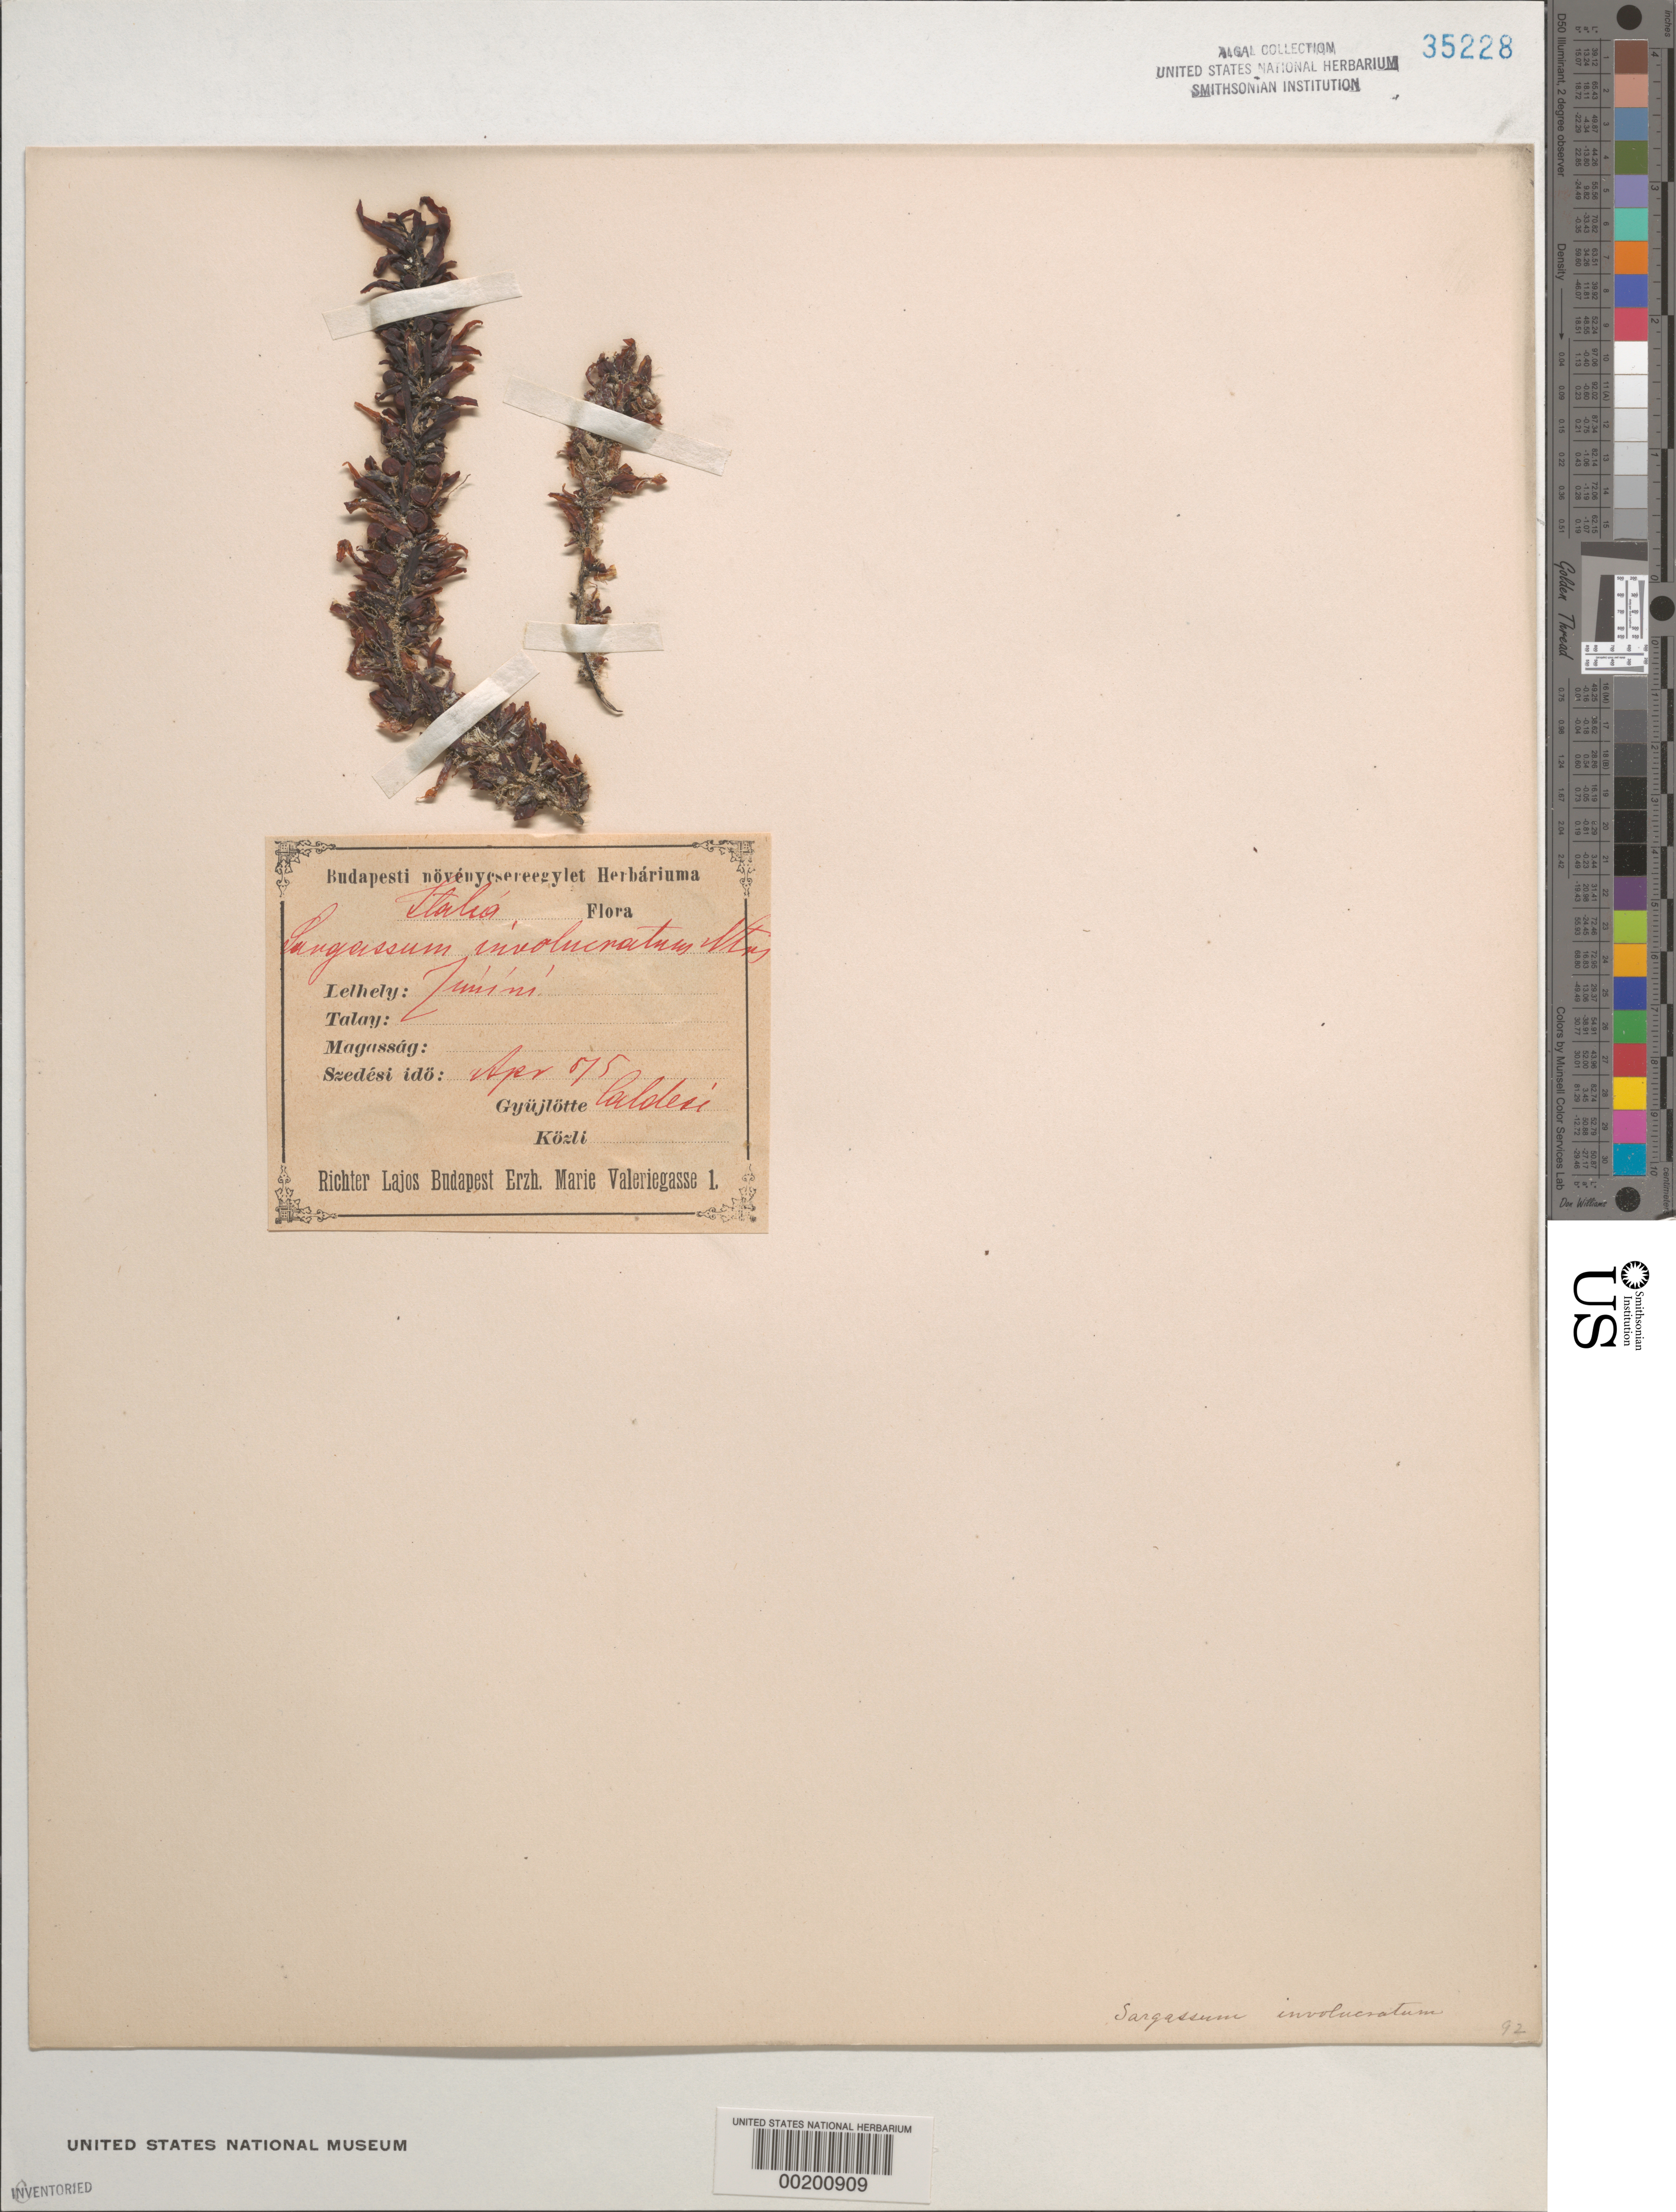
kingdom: Chromista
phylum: Ochrophyta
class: Phaeophyceae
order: Fucales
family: Sargassaceae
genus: Sargassum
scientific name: Sargassum involucratum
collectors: L. Caldesi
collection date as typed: Apr 1875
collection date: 1875-04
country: Italy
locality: Zuisini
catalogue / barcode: US 35228